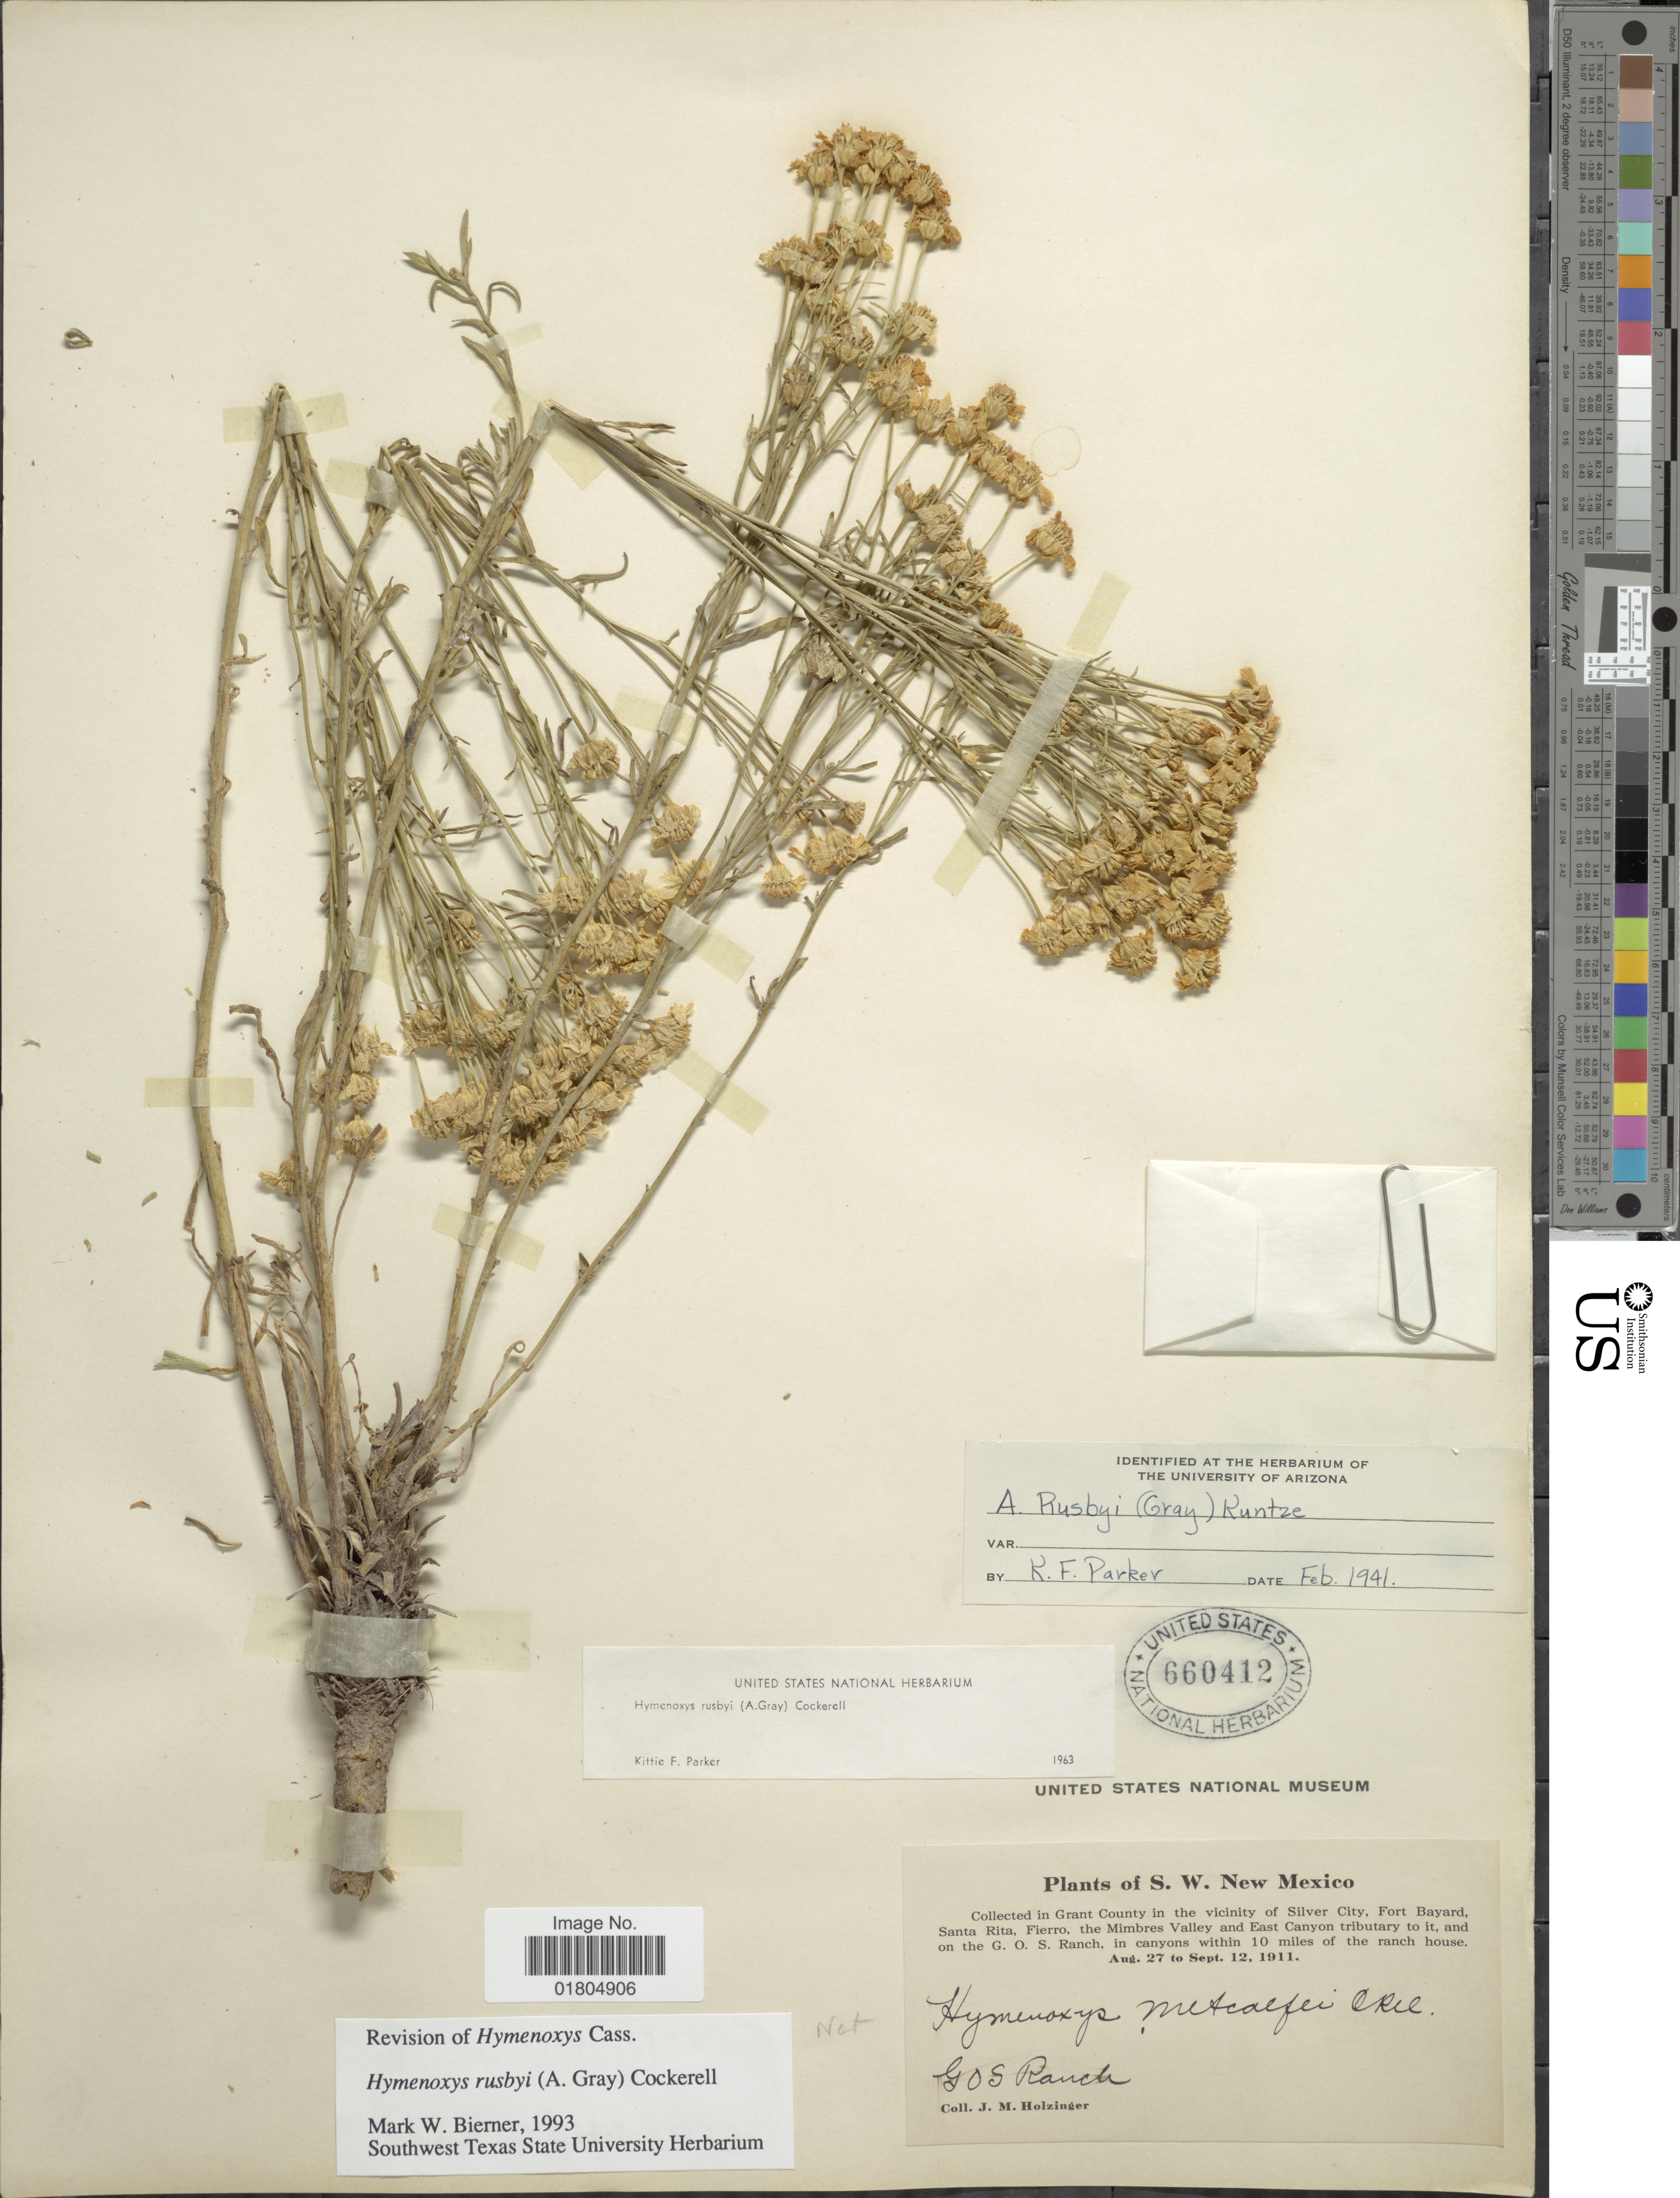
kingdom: Plantae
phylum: Tracheophyta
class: Magnoliopsida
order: Asterales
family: Asteraceae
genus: Hymenoxys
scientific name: Hymenoxys rusbyi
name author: (A. Gray) Cockerell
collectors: J. M. Holzinger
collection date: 1911-08-27/1911-09-12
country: United States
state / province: New Mexico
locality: S. W. New Mexico. Grant County in the vicinity of Silver City, Fort Bayard, Santa Rita, Fierro, the Mimbres Valley and East Canyon tributary to it, and on the G. O. S. Ranch, in canyons within 10 miles of the ranch house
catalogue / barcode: US 660412